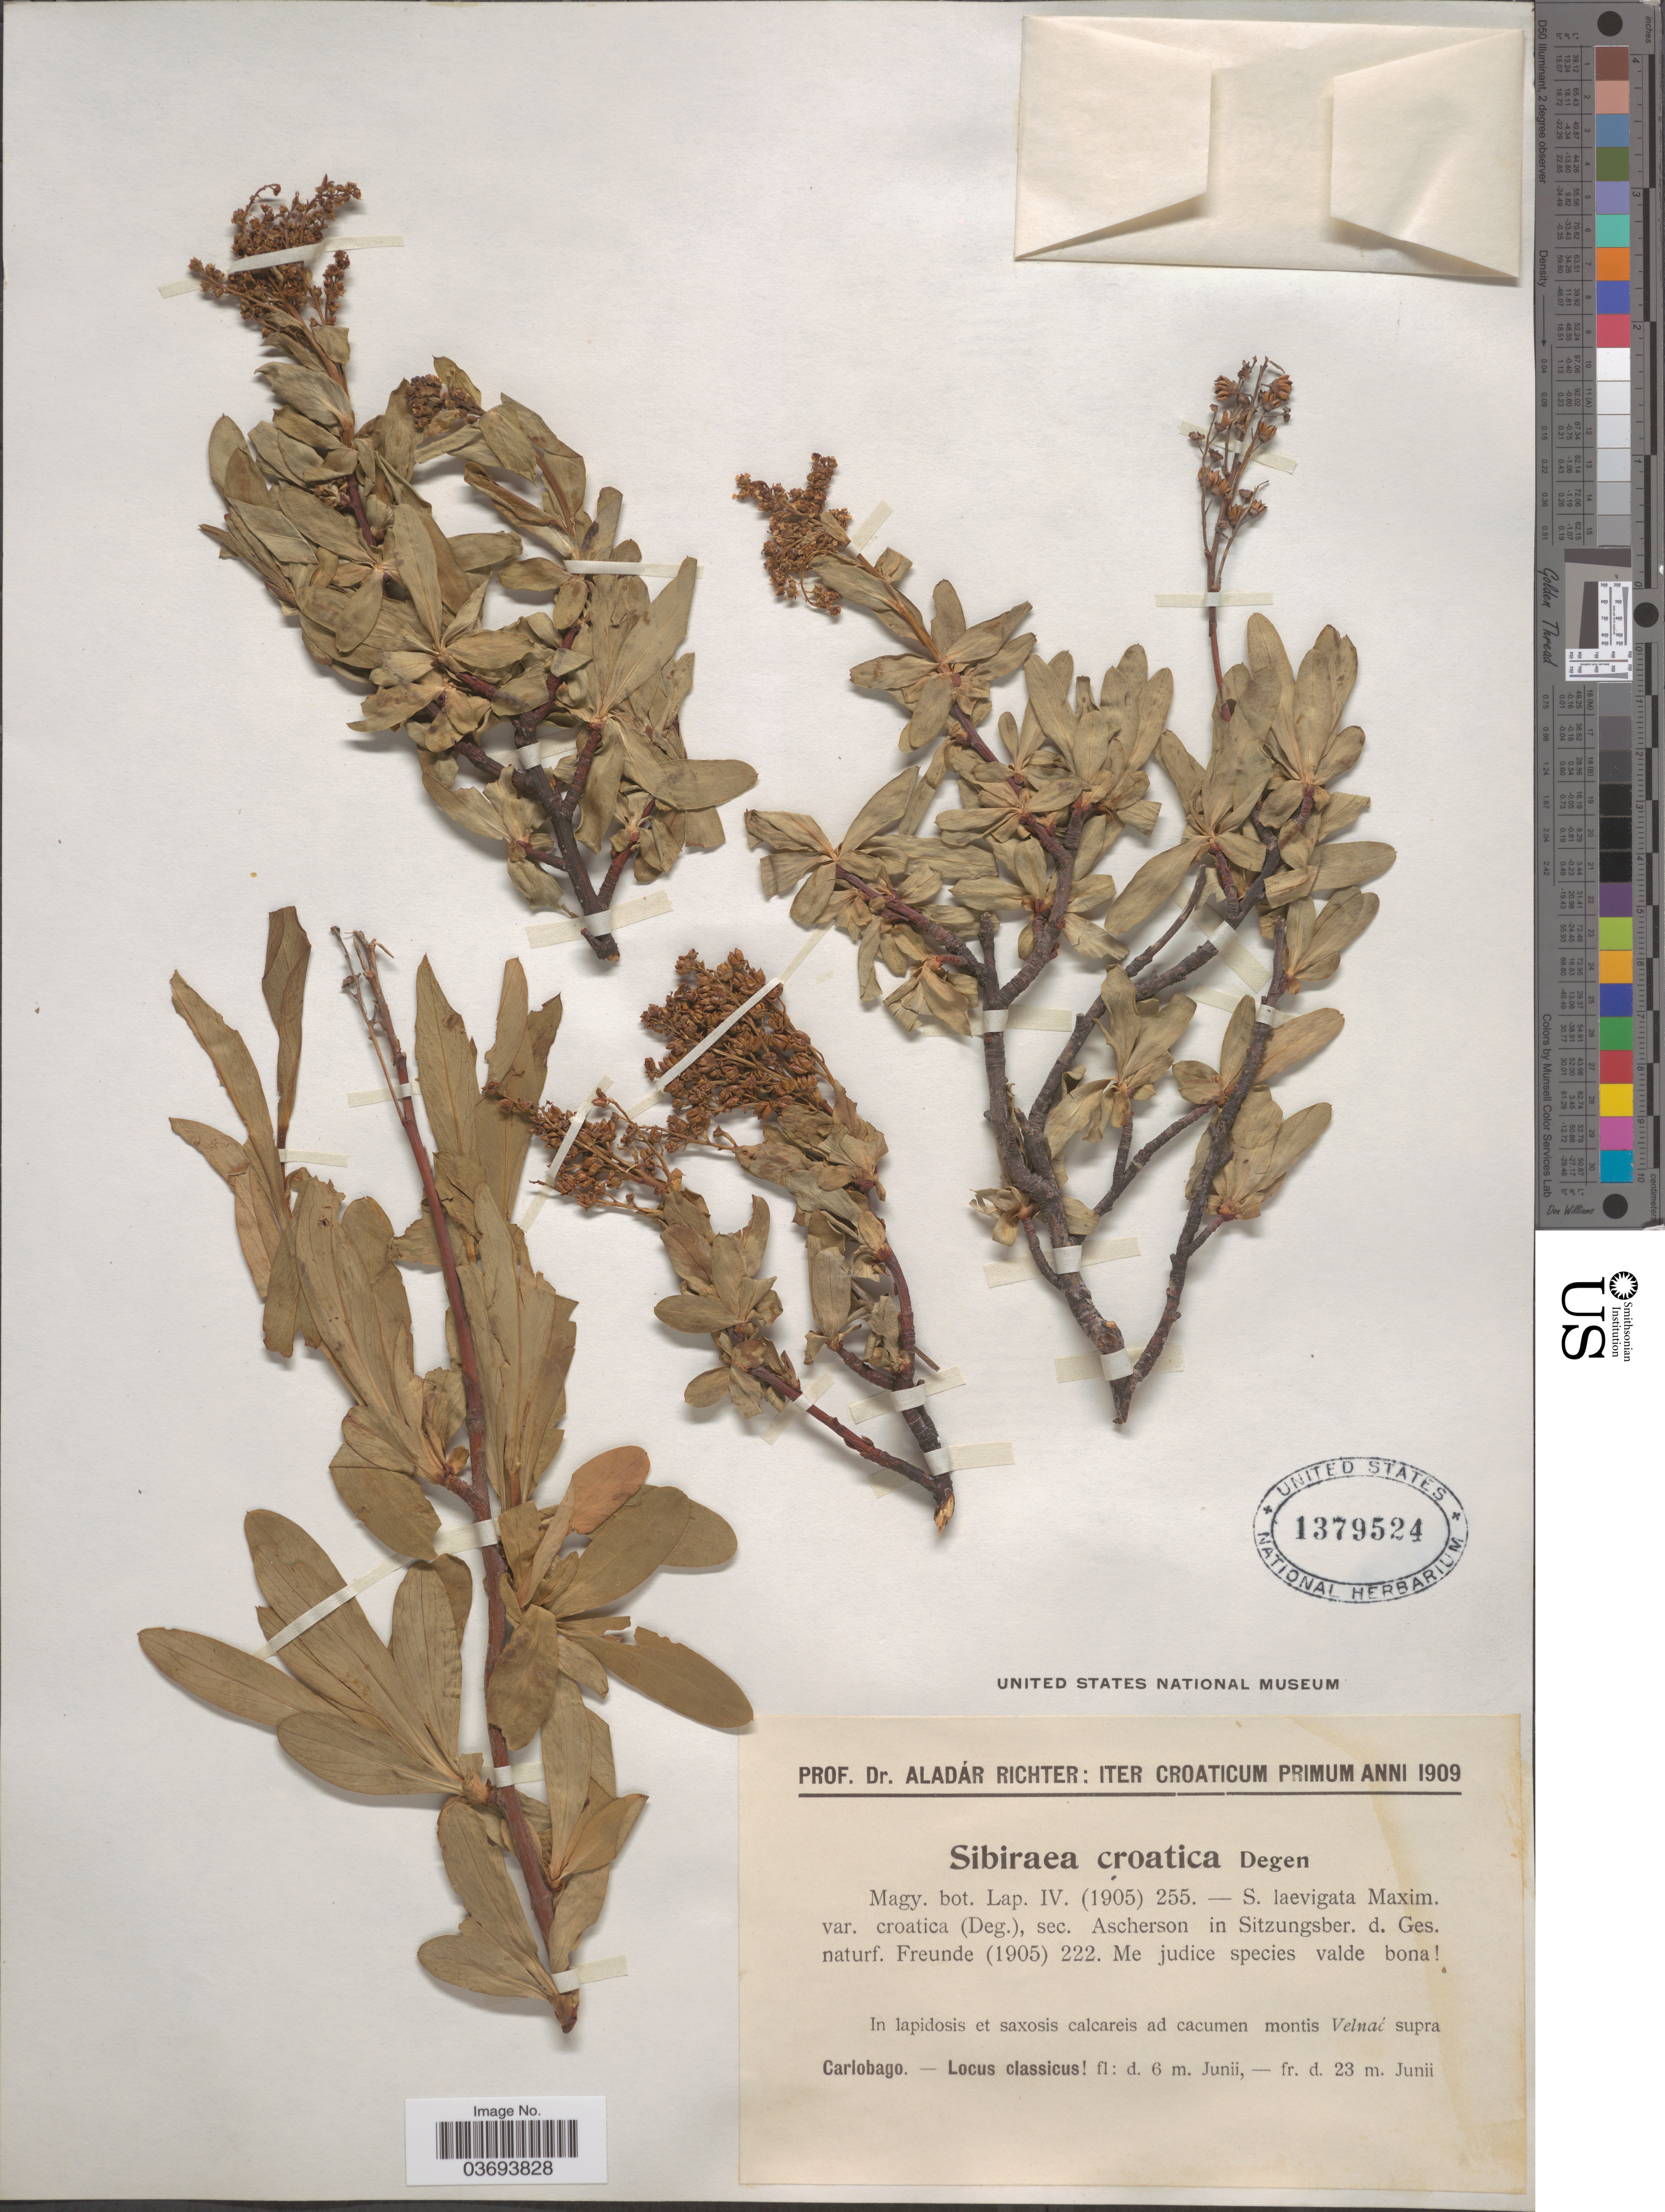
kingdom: Plantae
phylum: Tracheophyta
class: Magnoliopsida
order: Rosales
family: Rosaceae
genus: Sibiraea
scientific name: Sibiraea croatica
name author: Degen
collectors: A. Richter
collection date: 1909-06-06/1909-06-23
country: Croatia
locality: In lapidosis et saxosis calcareis ad cacumen montis Velnaç supra. Carlobago.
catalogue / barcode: US 1379524